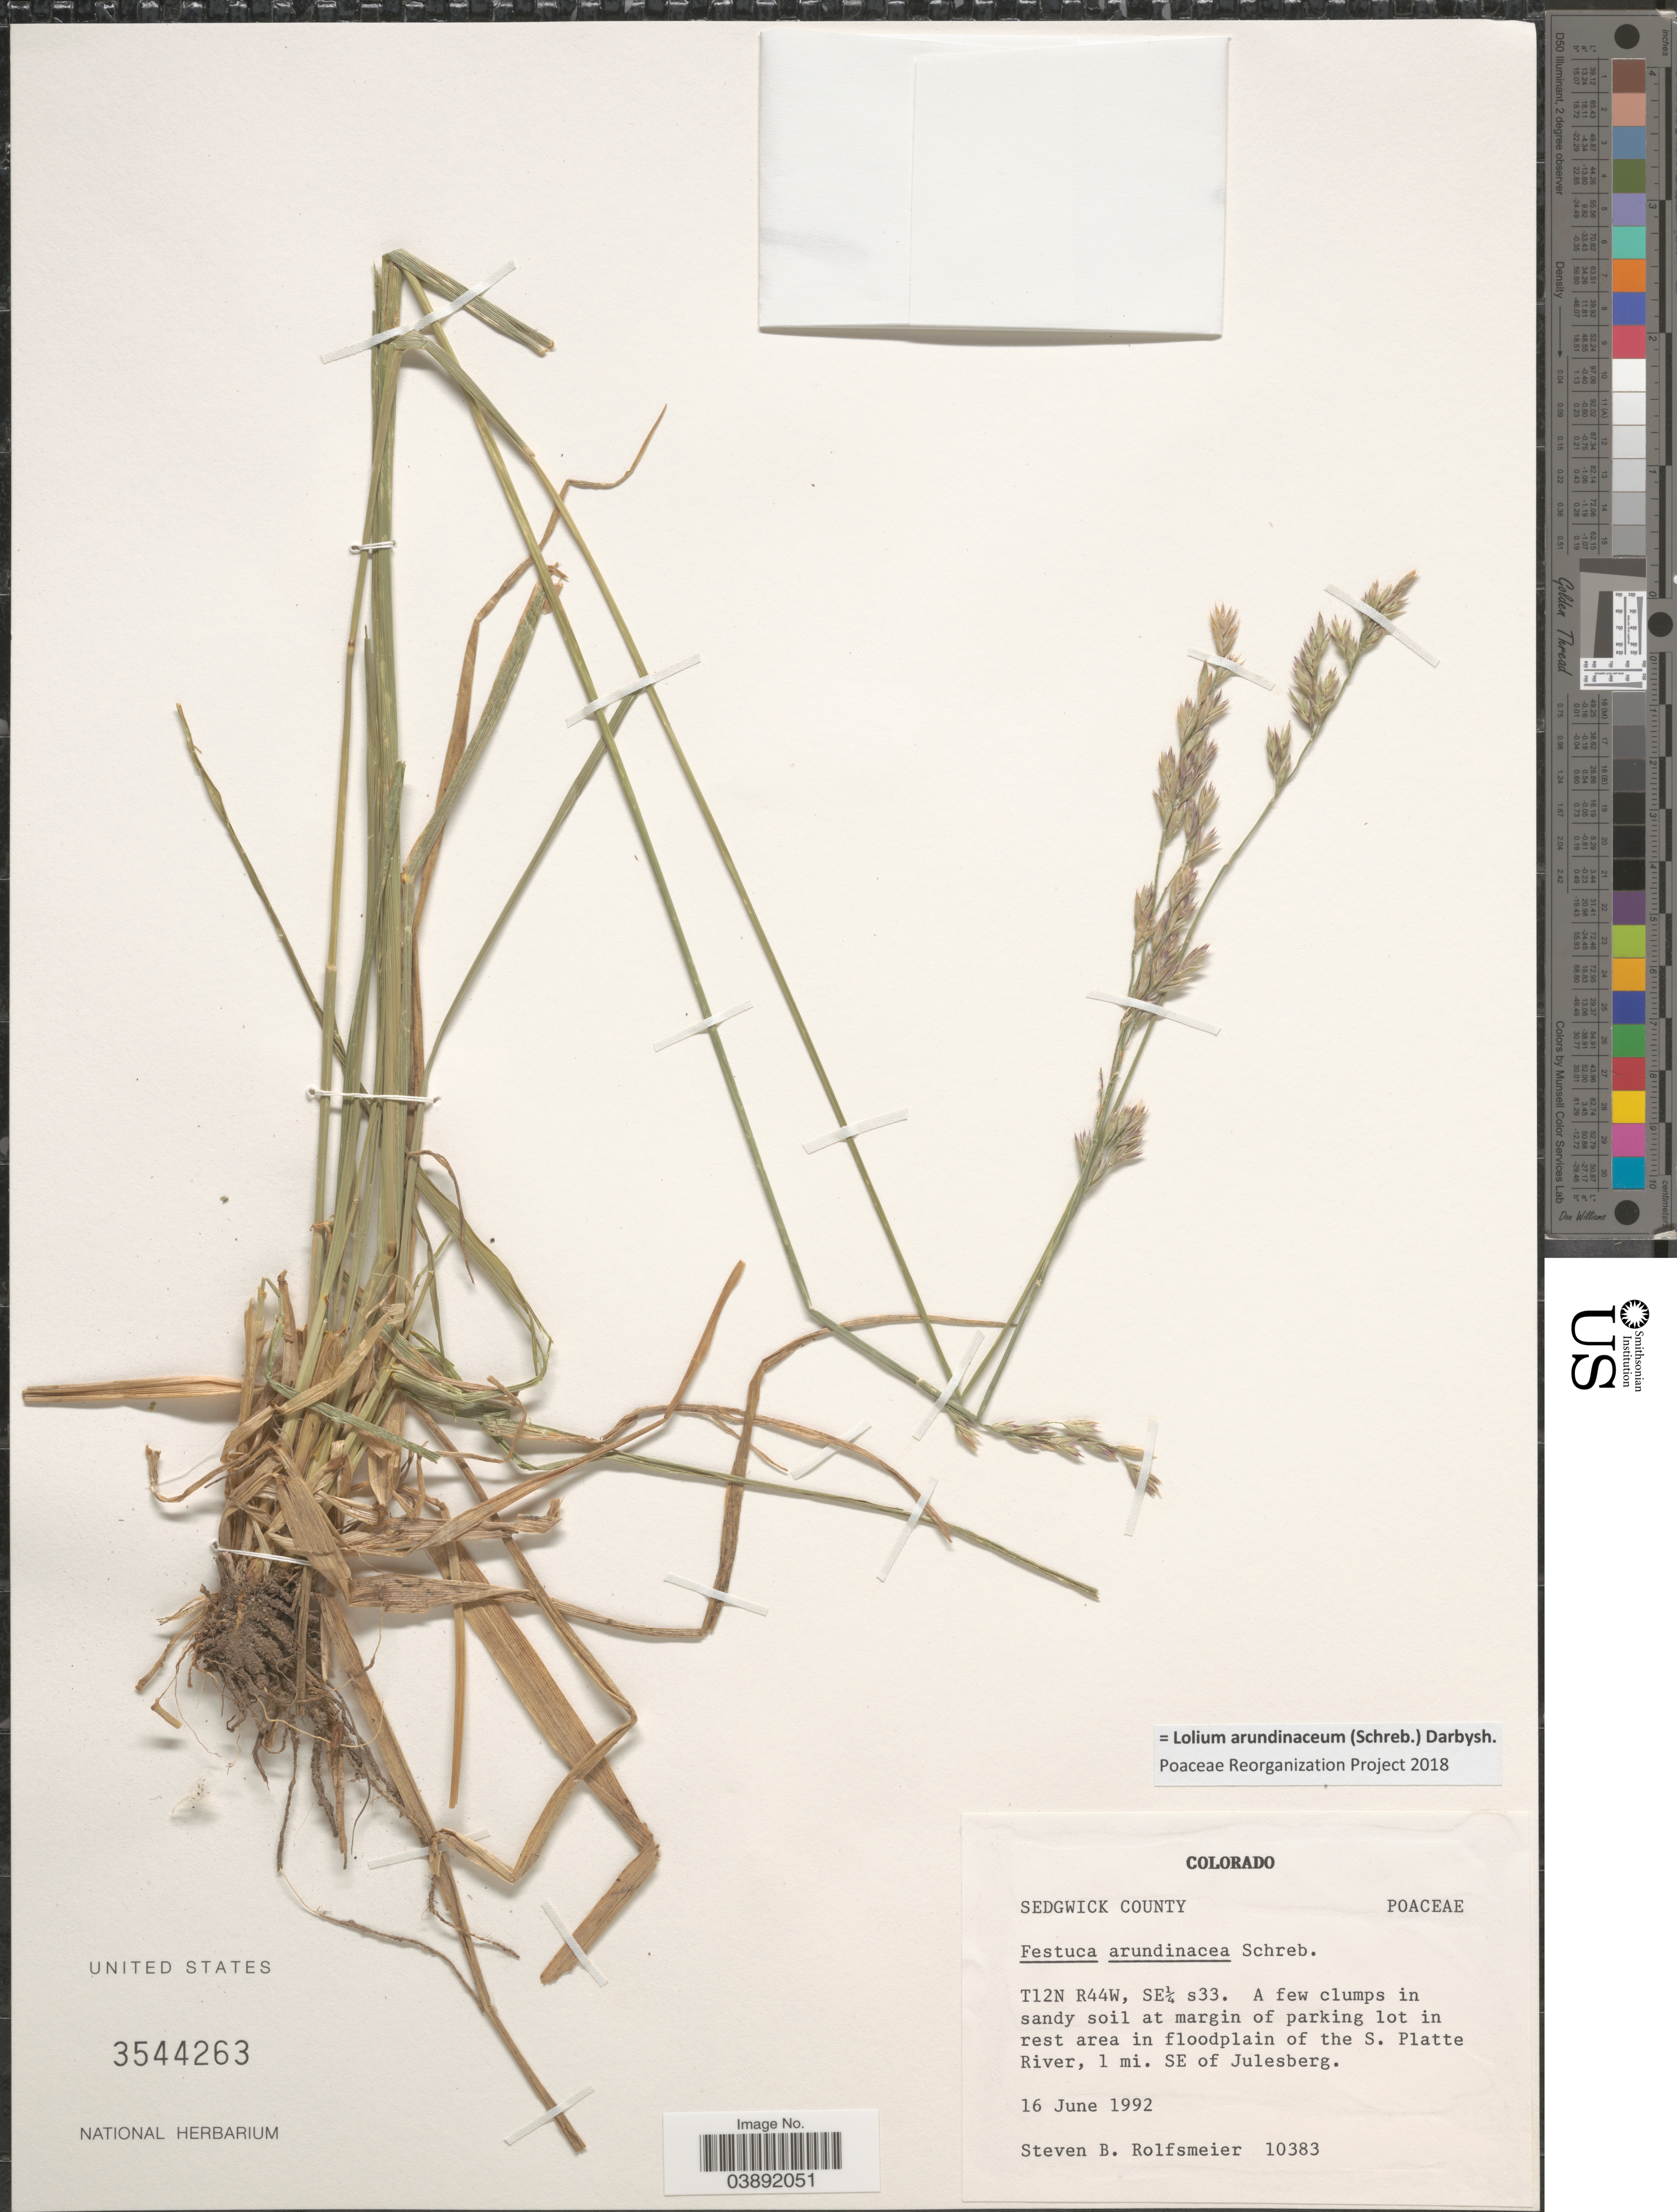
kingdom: Plantae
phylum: Tracheophyta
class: Liliopsida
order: Poales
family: Poaceae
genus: Lolium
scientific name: Lolium arundinaceum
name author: (Schreb.) Darbysh.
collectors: S. Rolfsmeier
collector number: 10383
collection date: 1992-06-16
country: United States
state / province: Colorado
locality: Sedgwick County. T12N R44W, SE¼ s33. Margin of parking lot in rest area in floodplain of the S. Platte River, 1 mi. SE of Julesberg.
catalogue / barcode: US 3544263